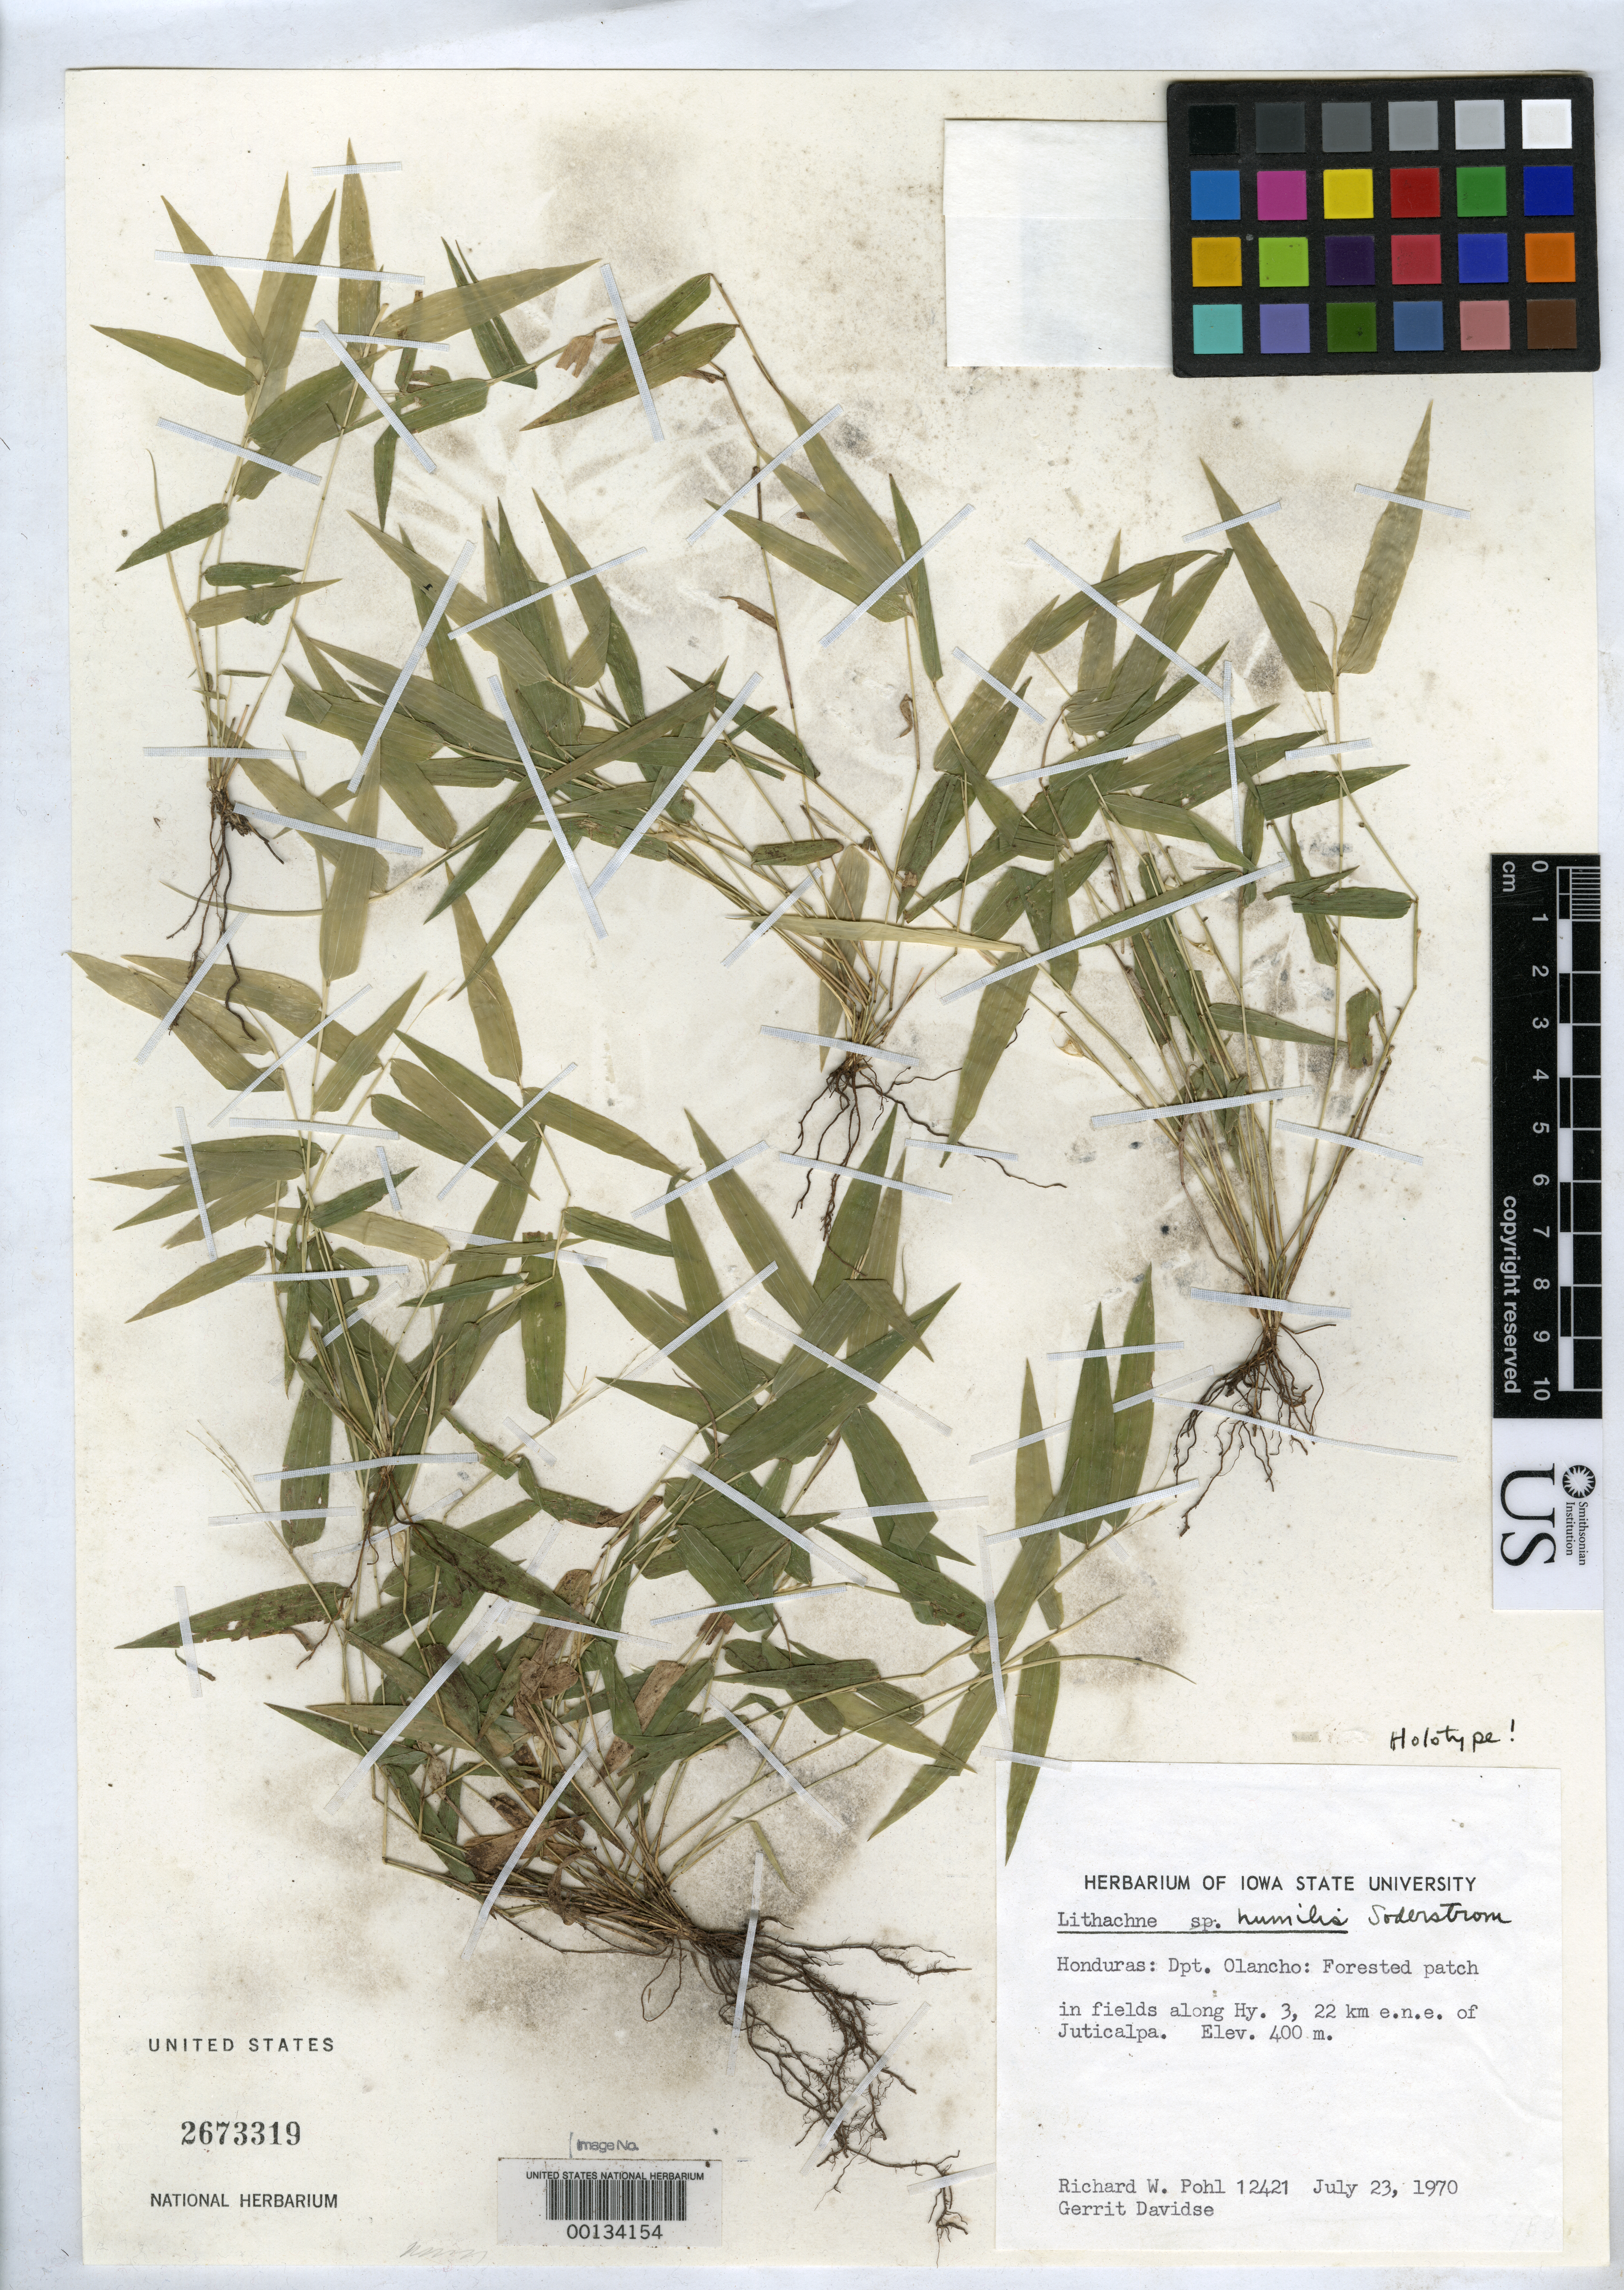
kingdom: Plantae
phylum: Tracheophyta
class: Liliopsida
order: Poales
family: Poaceae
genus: Lithachne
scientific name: Lithachne humilis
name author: Soderstr.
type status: Holotype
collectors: R. W. Pohl & G. Davidse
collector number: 12421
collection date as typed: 23 Jul 1970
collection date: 1970-07-23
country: Honduras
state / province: Olancho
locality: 22 km ENE of Juticalpa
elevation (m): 400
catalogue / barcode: US 2673319